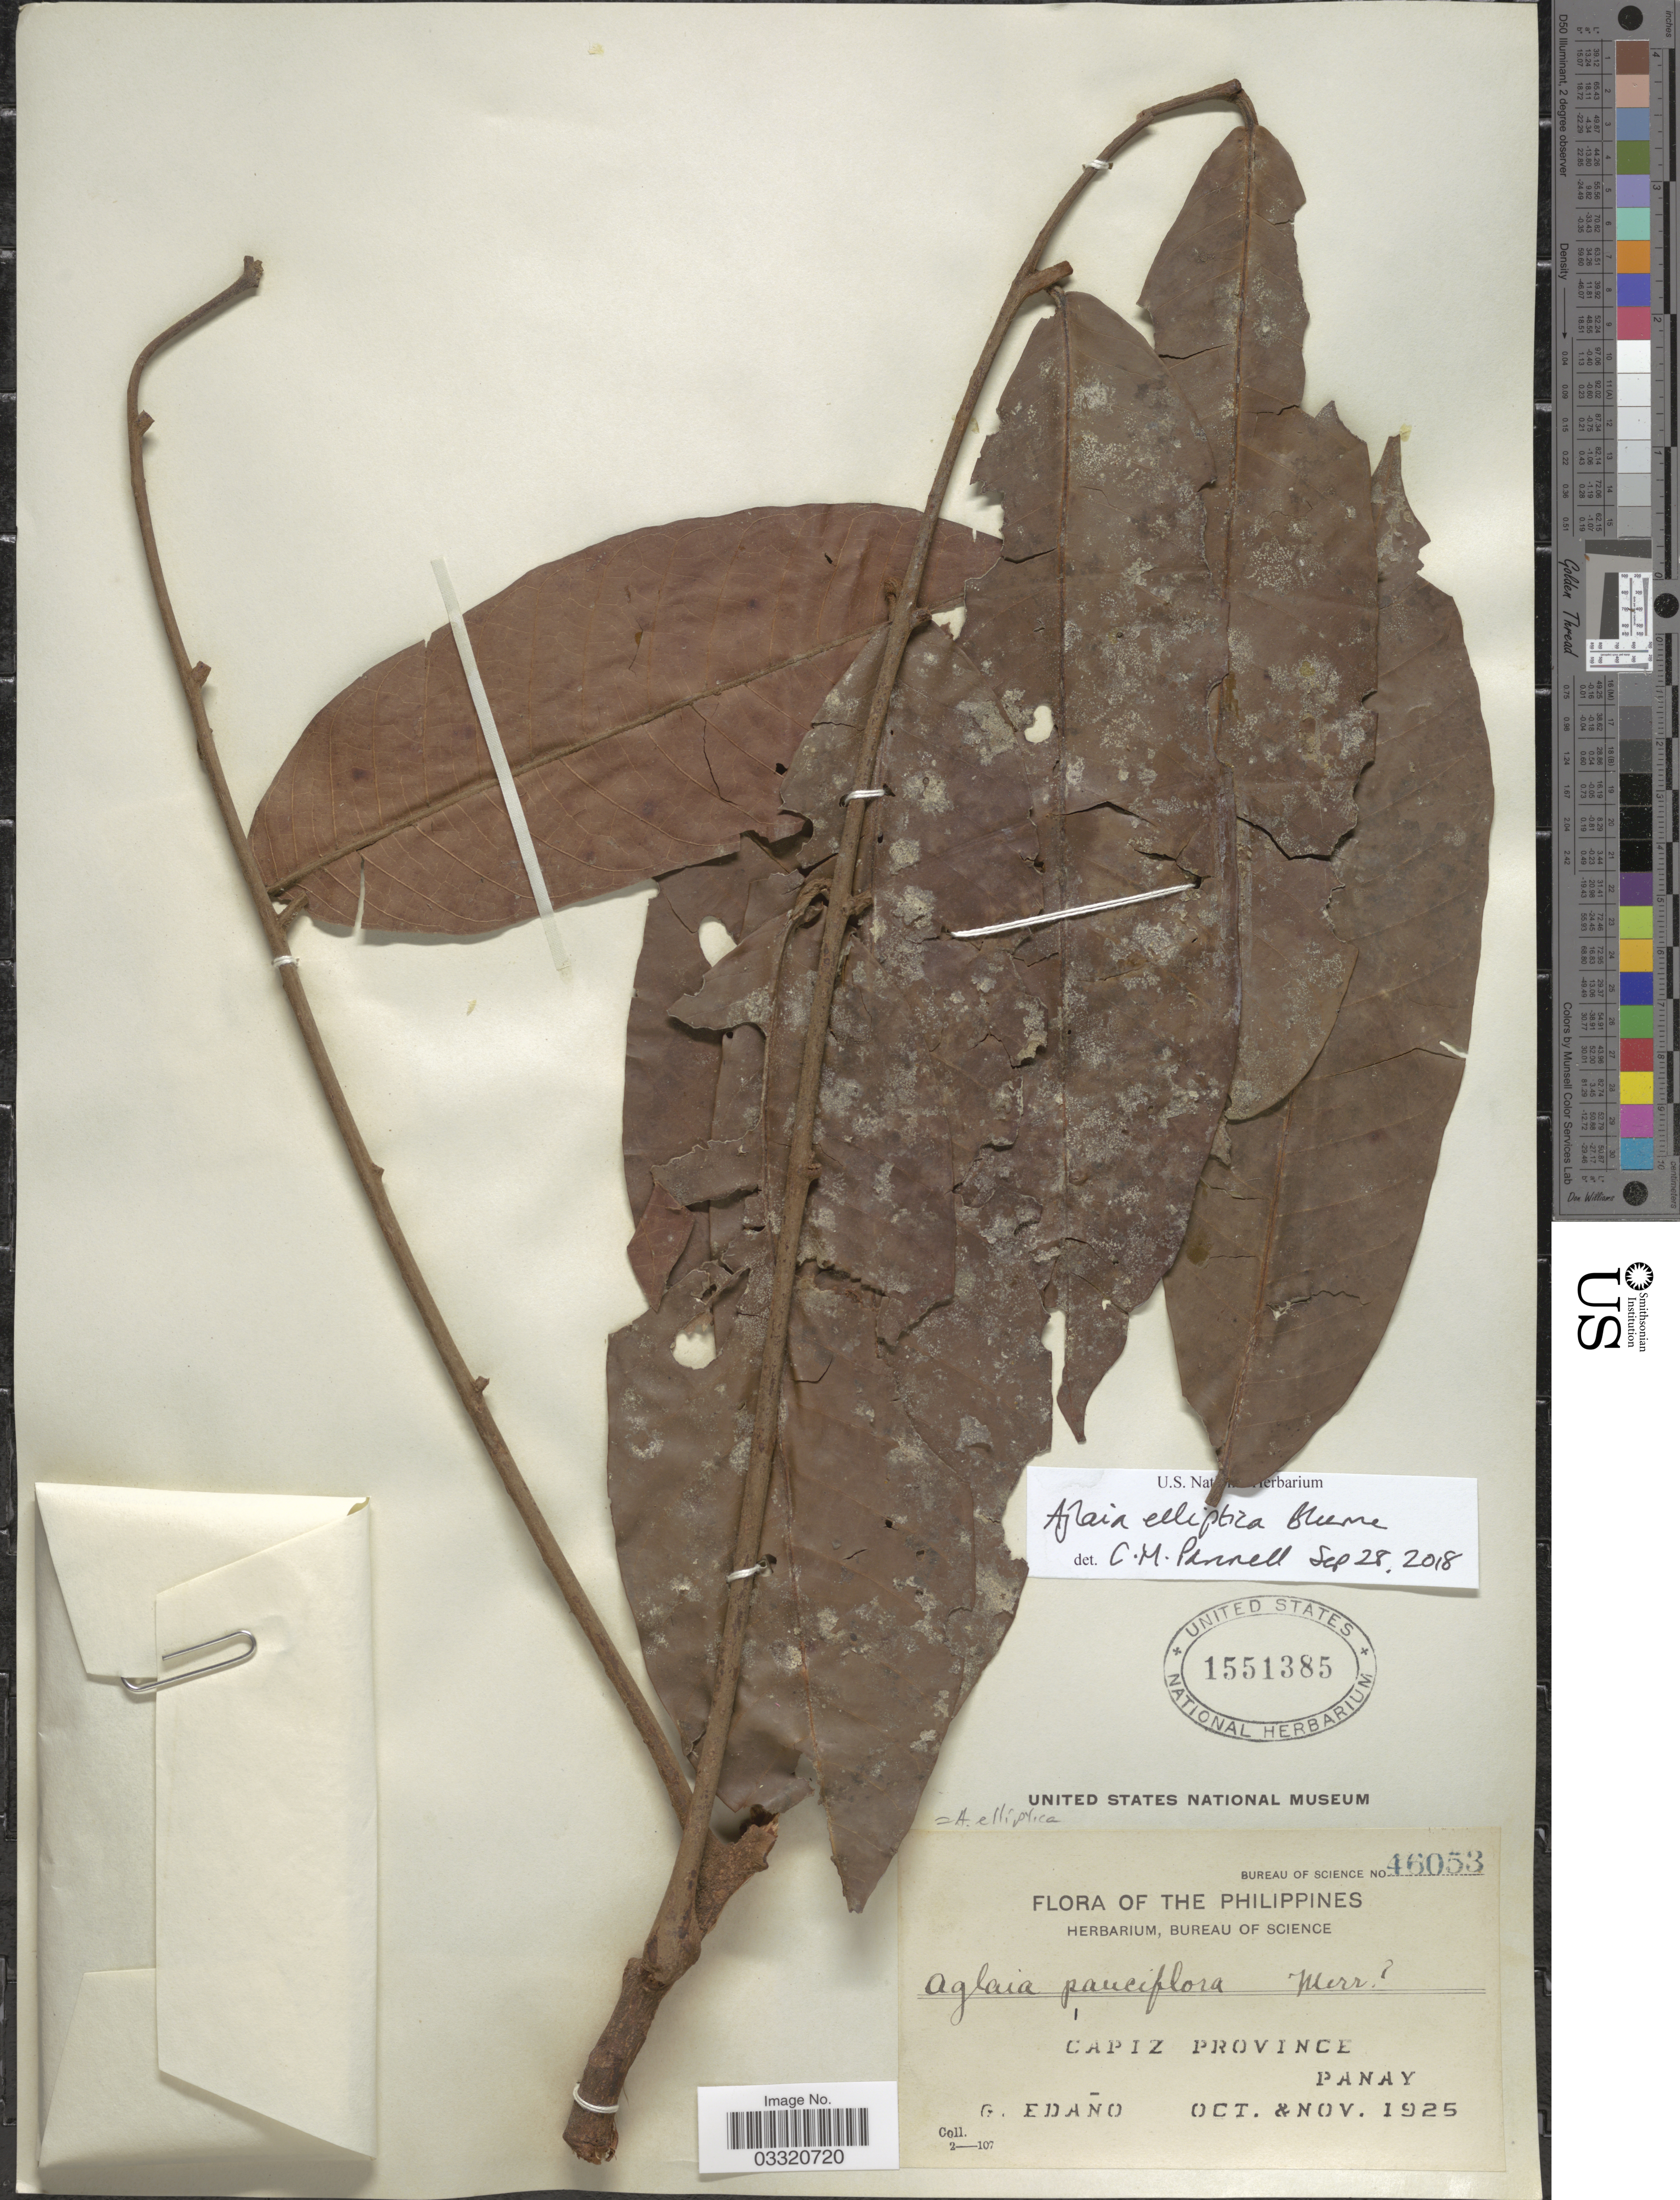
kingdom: Plantae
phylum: Tracheophyta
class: Magnoliopsida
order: Sapindales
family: Meliaceae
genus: Aglaia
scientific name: Aglaia elliptica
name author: Blume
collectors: G. Edaño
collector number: Bureau of Science 46053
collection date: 1925-10/1925-11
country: Philippines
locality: Capiz Province, Panay.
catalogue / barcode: US 1551385